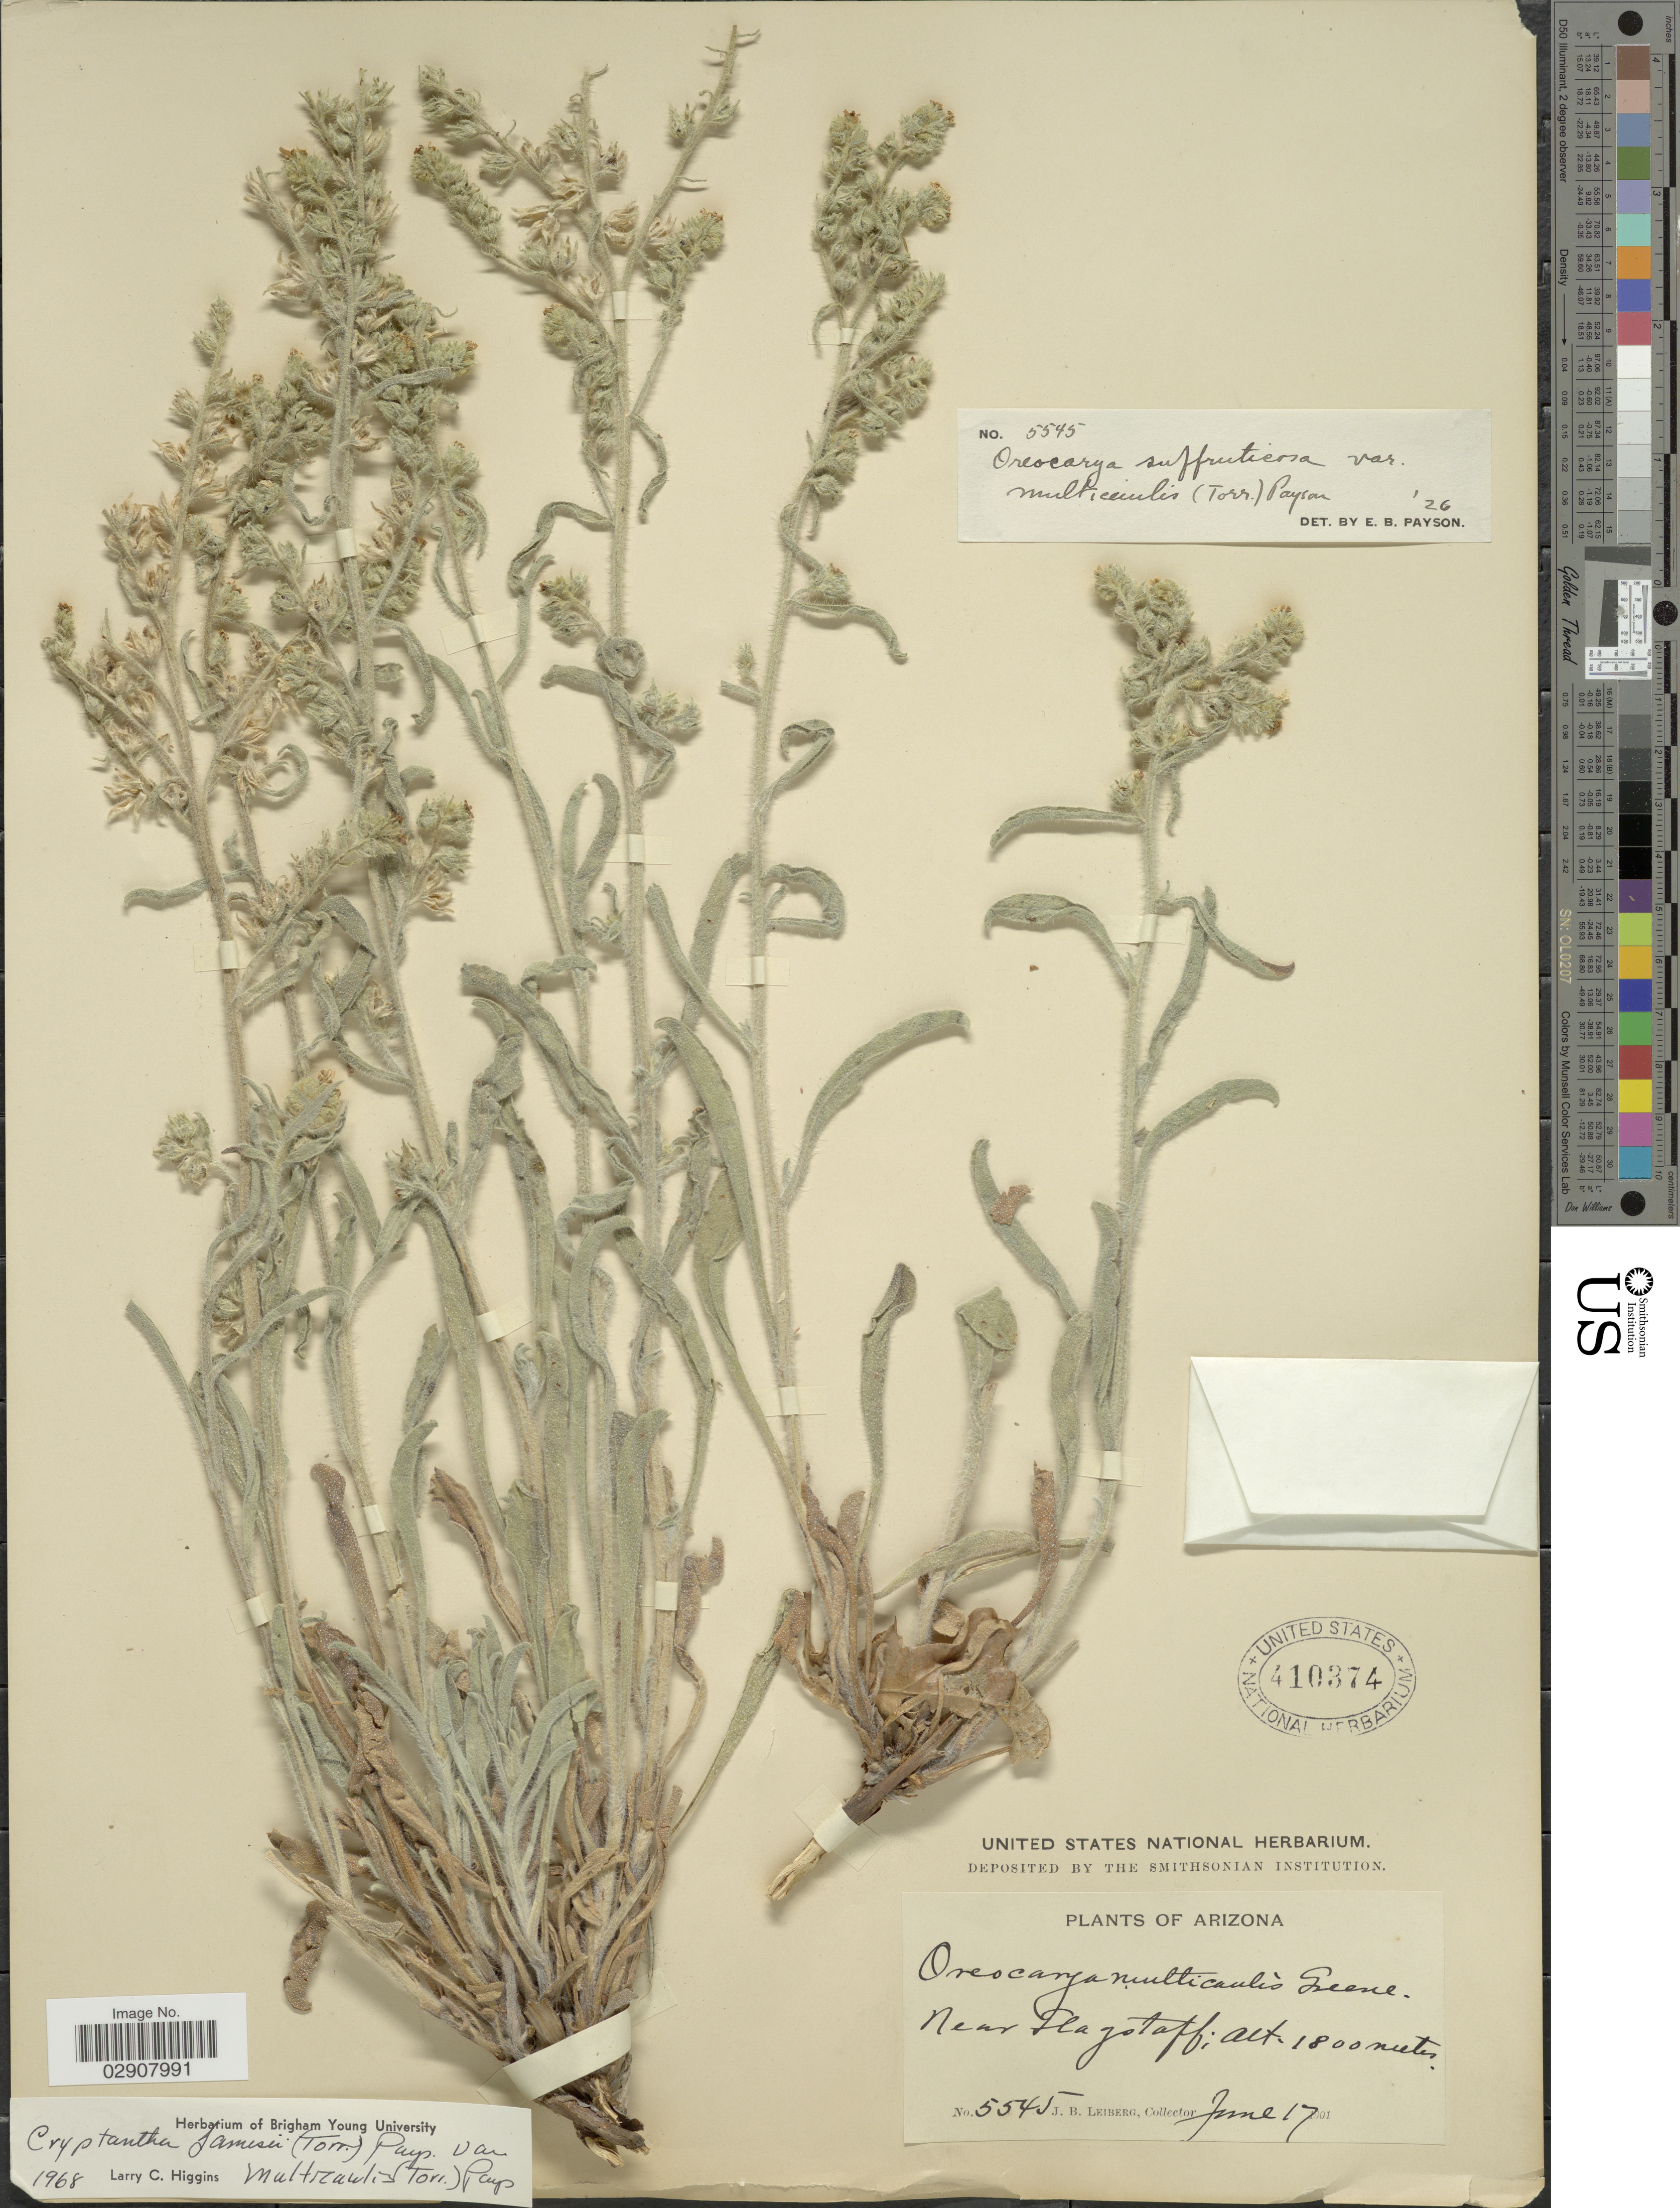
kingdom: Plantae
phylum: Tracheophyta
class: Magnoliopsida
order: Boraginales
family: Boraginaceae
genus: Cryptantha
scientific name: Cryptantha jamesii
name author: (Torr.) Payson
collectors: J. B. Leiberg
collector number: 5545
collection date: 1901-06-17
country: United States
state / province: Arizona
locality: Near Flagstaff.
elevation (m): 1800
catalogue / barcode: US 410374